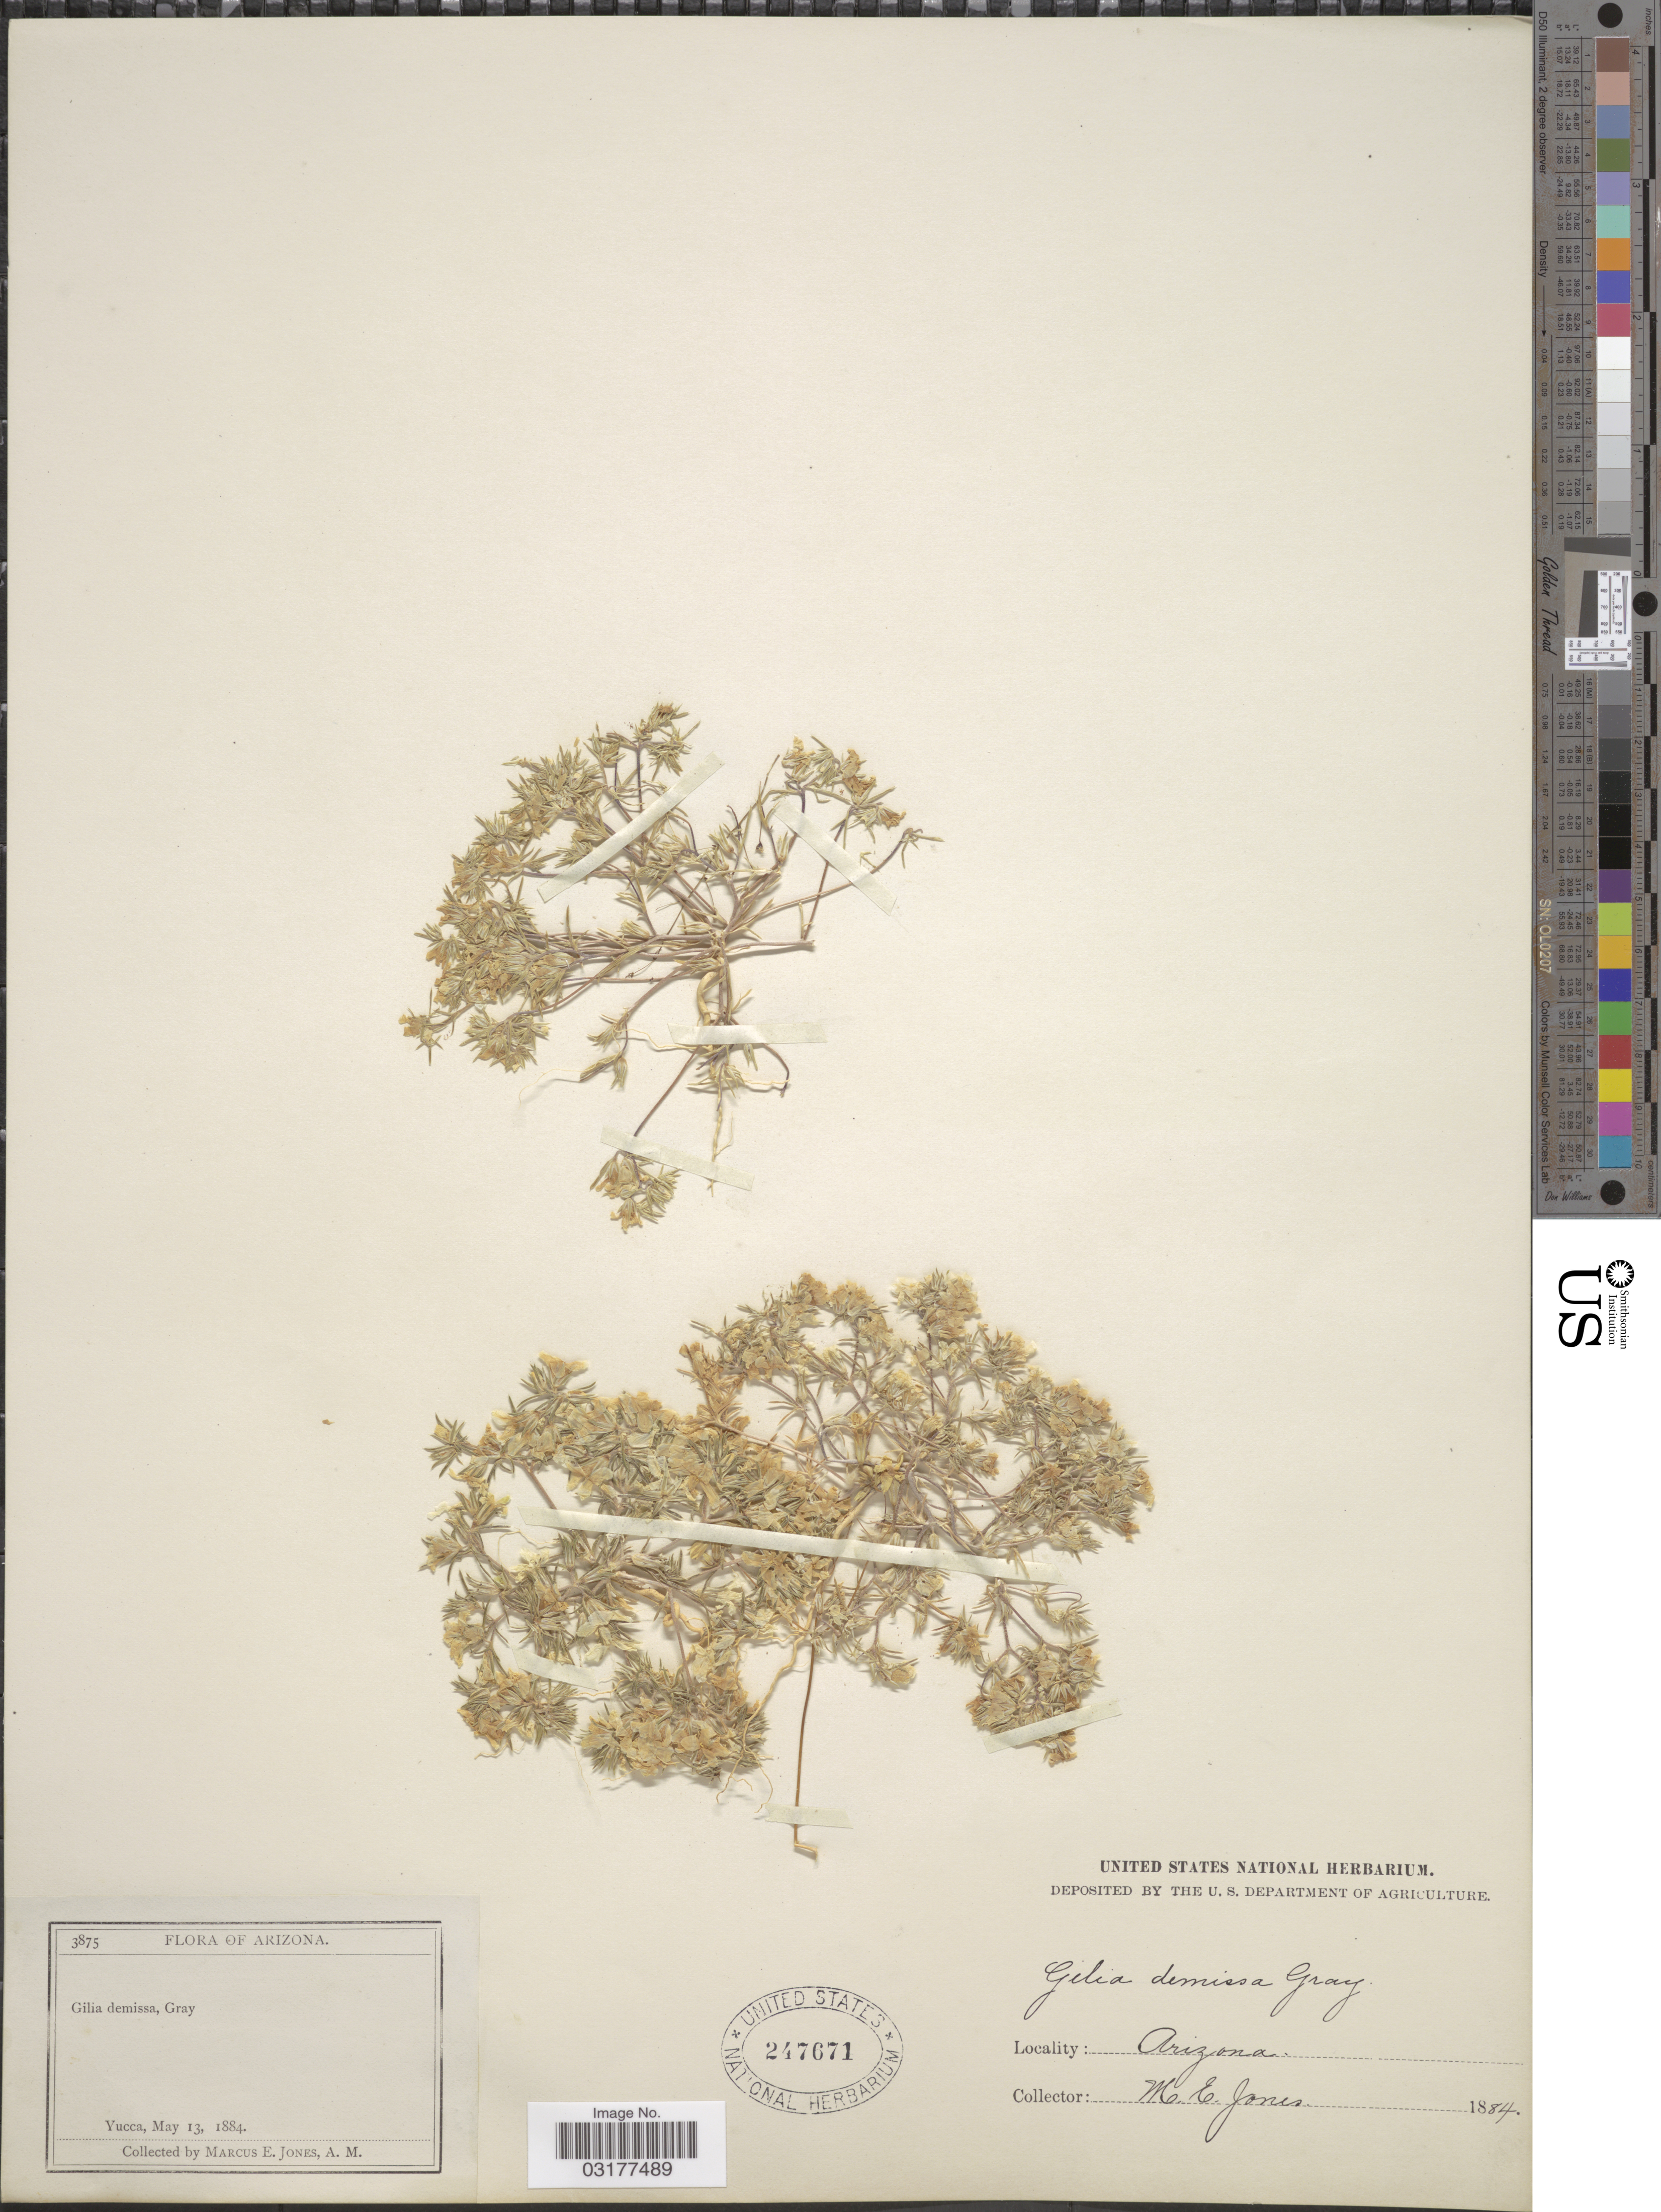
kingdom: Plantae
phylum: Tracheophyta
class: Magnoliopsida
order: Ericales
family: Polemoniaceae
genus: Linanthus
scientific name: Linanthus demissus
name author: (A. Gray) Greene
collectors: M. E. Jones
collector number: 3875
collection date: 1884-05-13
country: United States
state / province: Arizona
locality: Yucca.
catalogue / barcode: US 247671